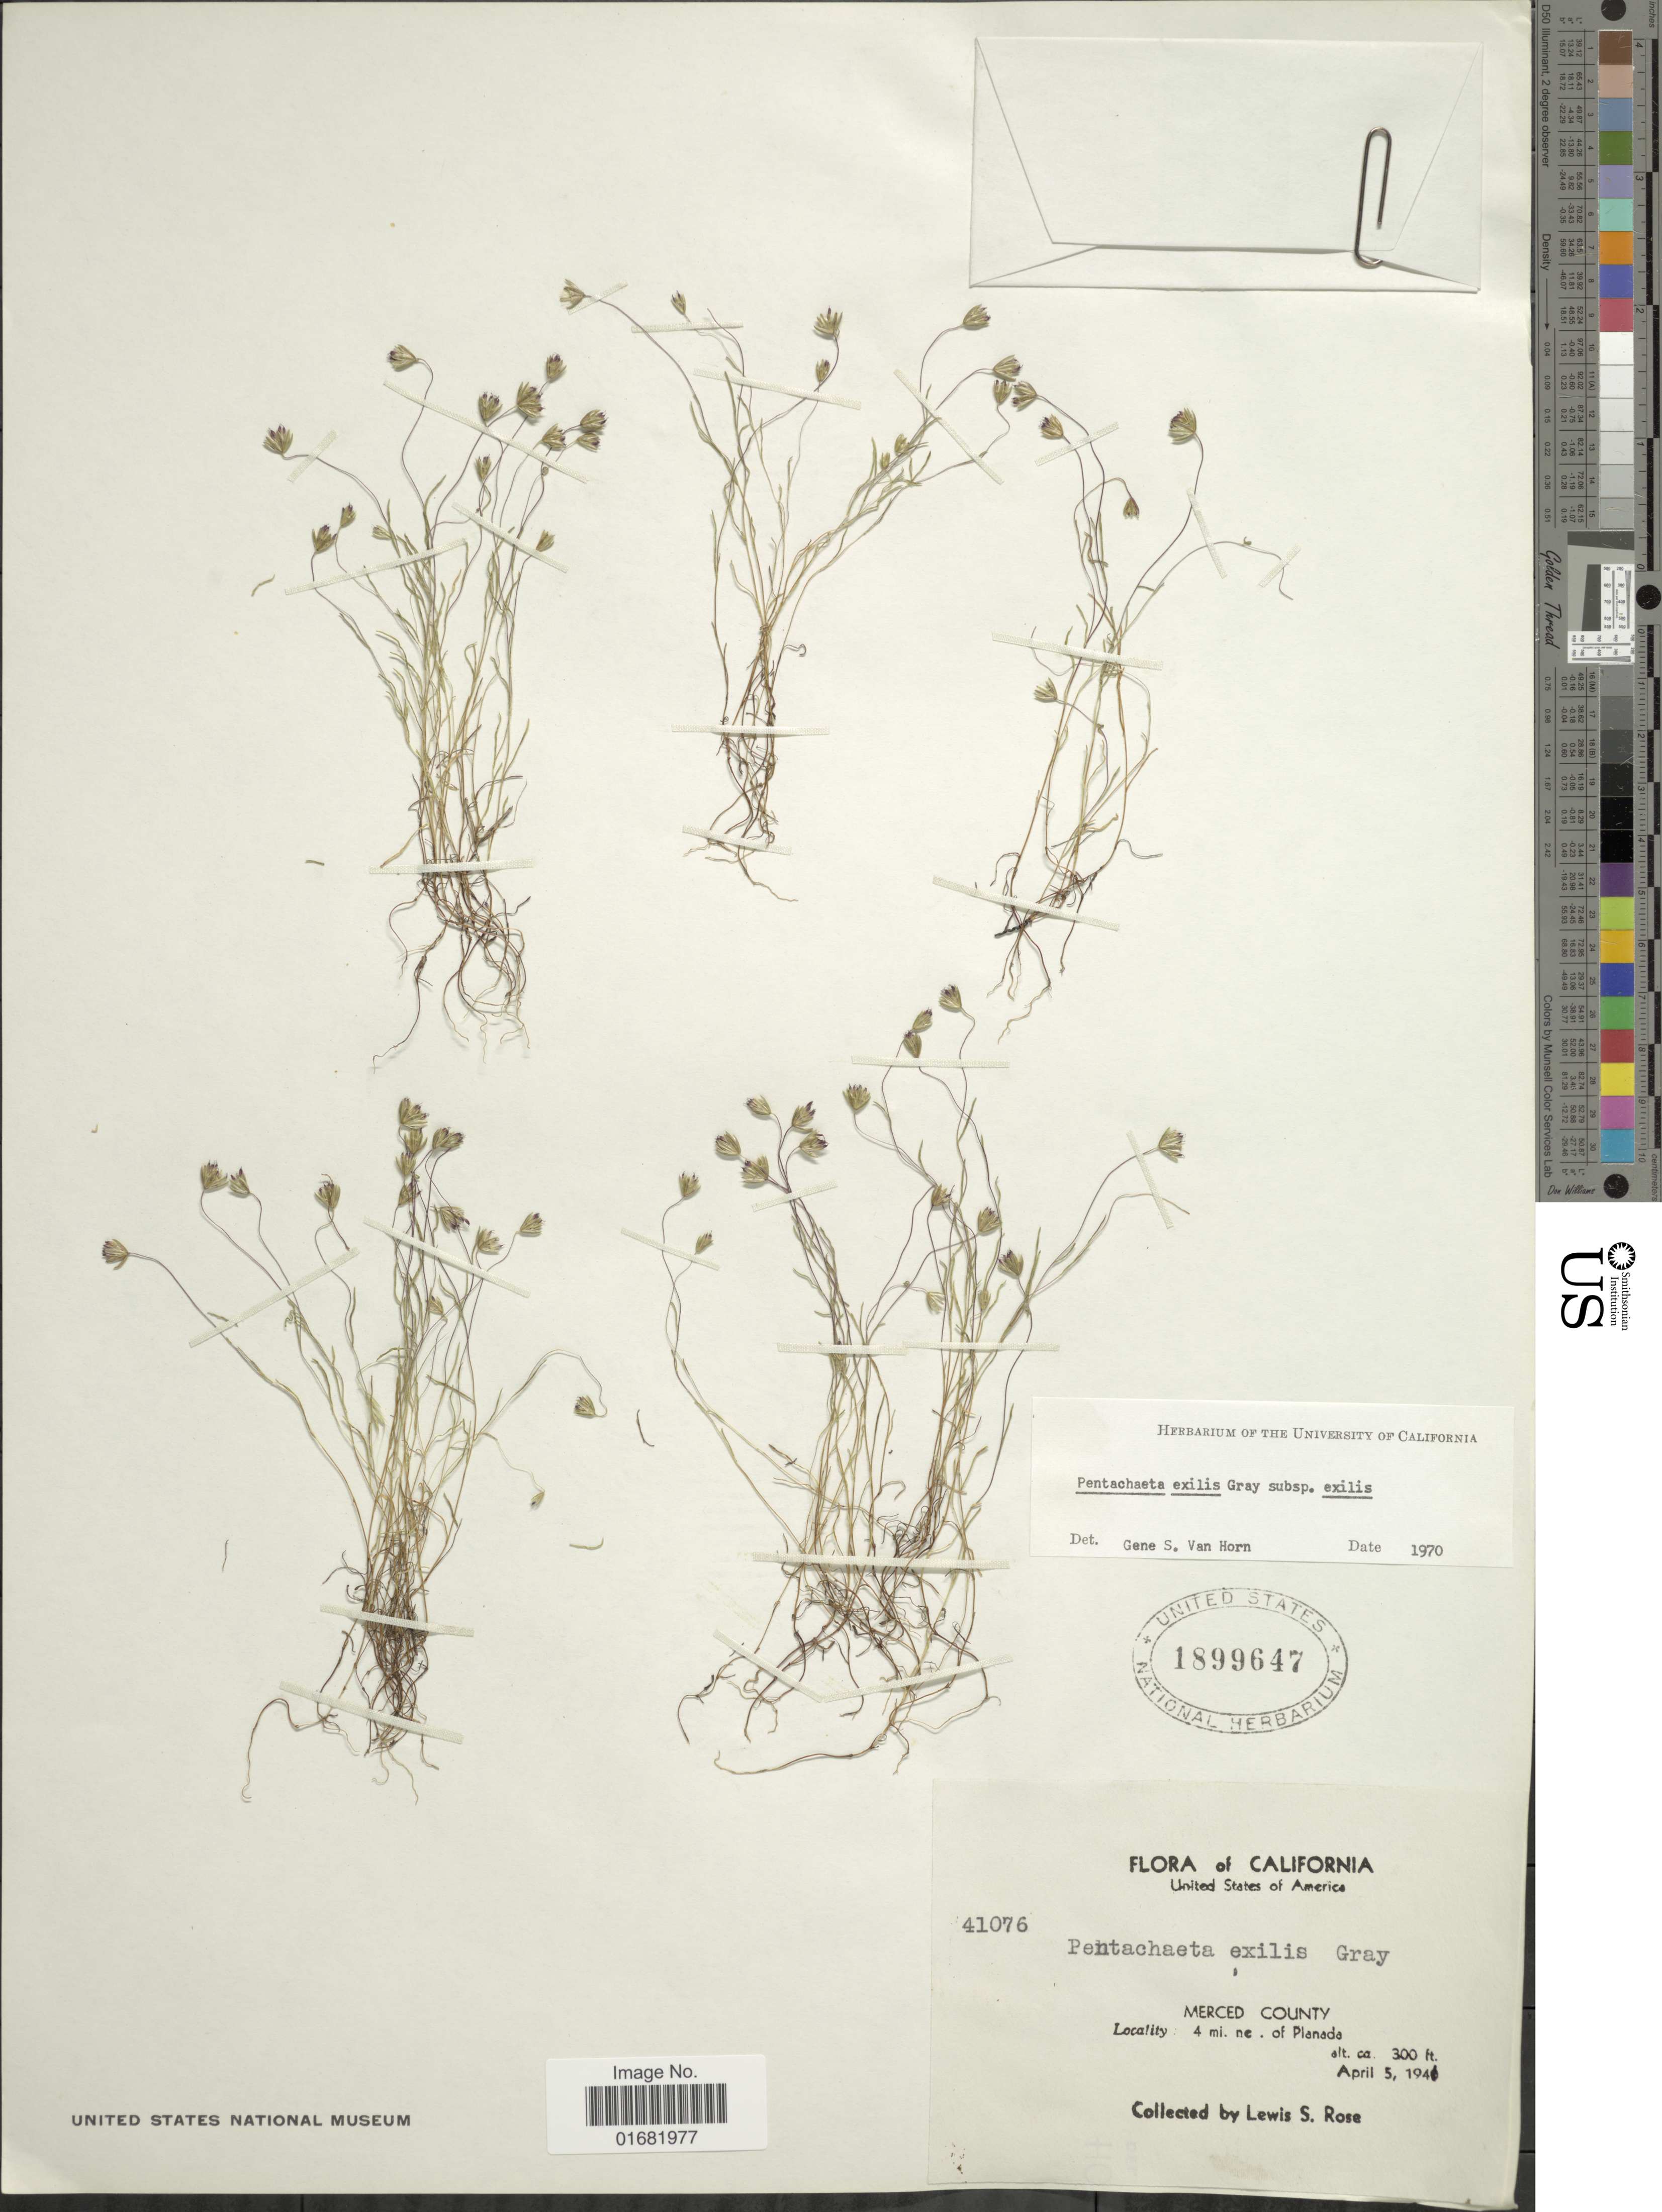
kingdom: Plantae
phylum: Tracheophyta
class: Magnoliopsida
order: Asterales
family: Asteraceae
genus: Pentachaeta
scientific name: Pentachaeta exilis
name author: A. Gray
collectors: L. S. Rose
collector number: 41076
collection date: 1941-04-05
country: United States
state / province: California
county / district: Merced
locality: Merced County. 4 mi. ne. of Planada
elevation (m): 91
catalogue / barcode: US 1899647